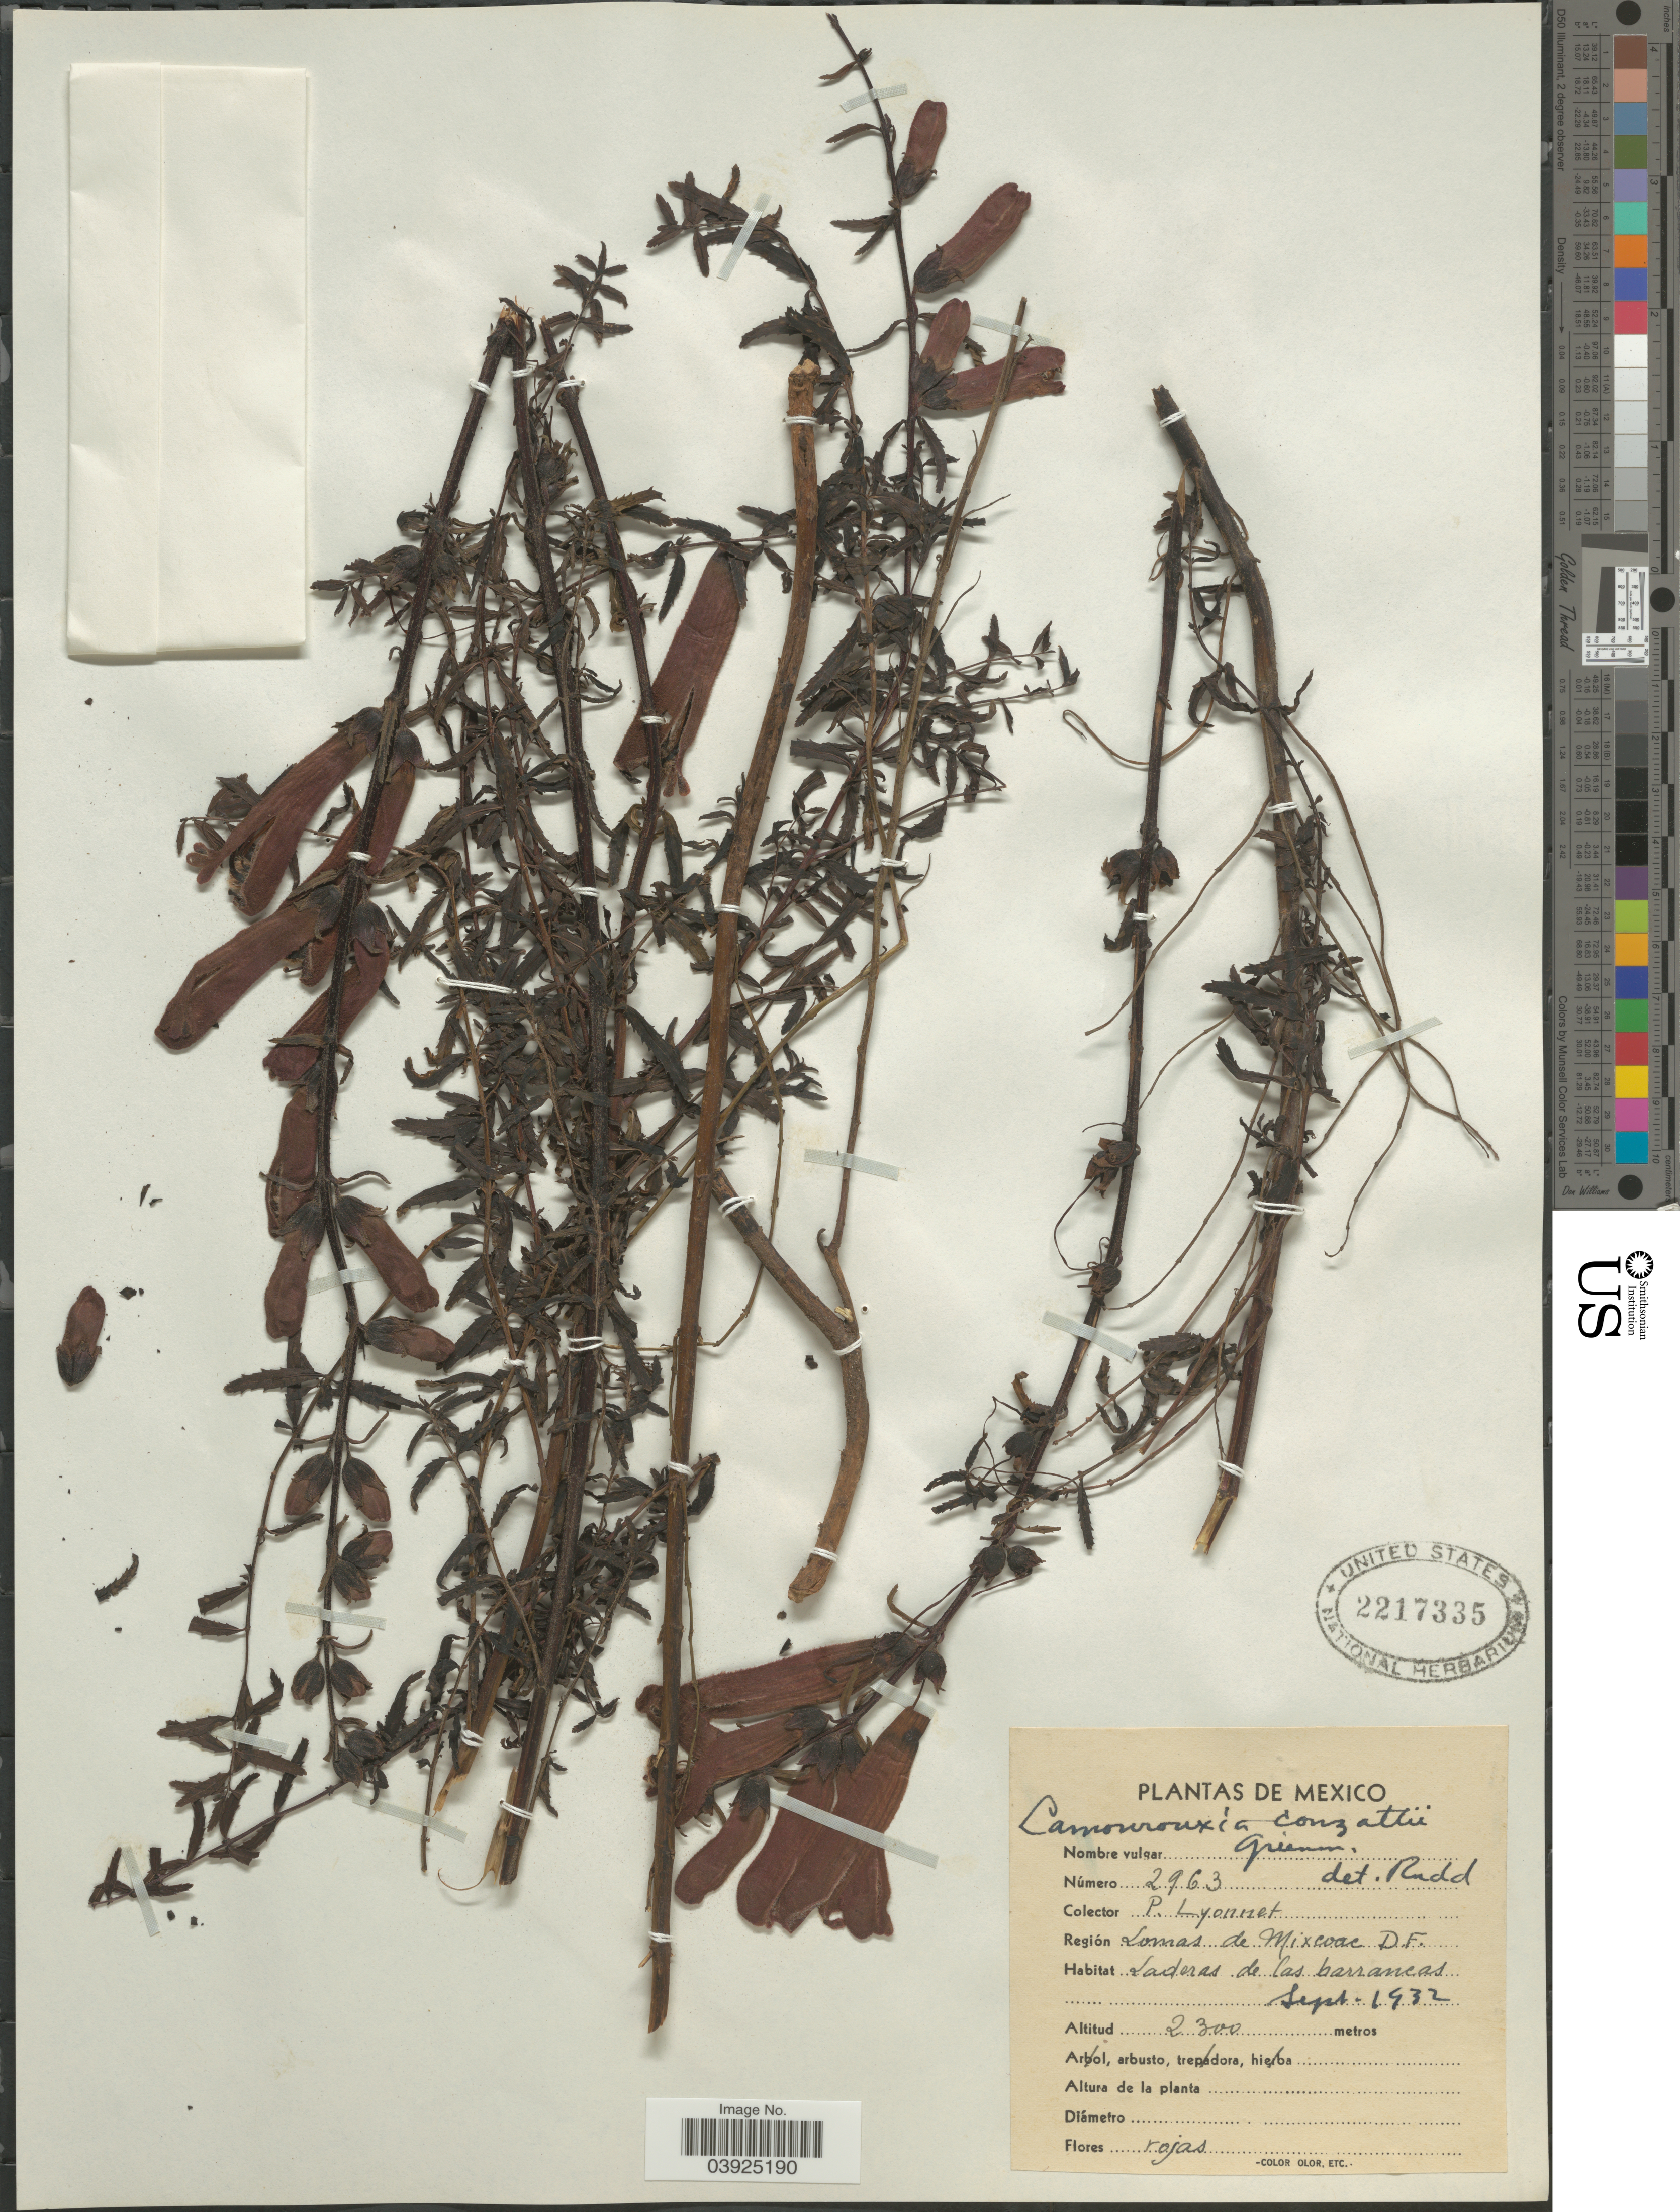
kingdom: Plantae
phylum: Tracheophyta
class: Magnoliopsida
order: Lamiales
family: Orobanchaceae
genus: Lamourouxia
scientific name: Lamourouxia conzattii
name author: Greenm.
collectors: P. Lyonnet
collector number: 2963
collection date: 1932-09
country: Mexico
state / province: Distrito Federal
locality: Región Lomas de Mixcoac.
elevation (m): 2300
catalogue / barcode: US 2217335